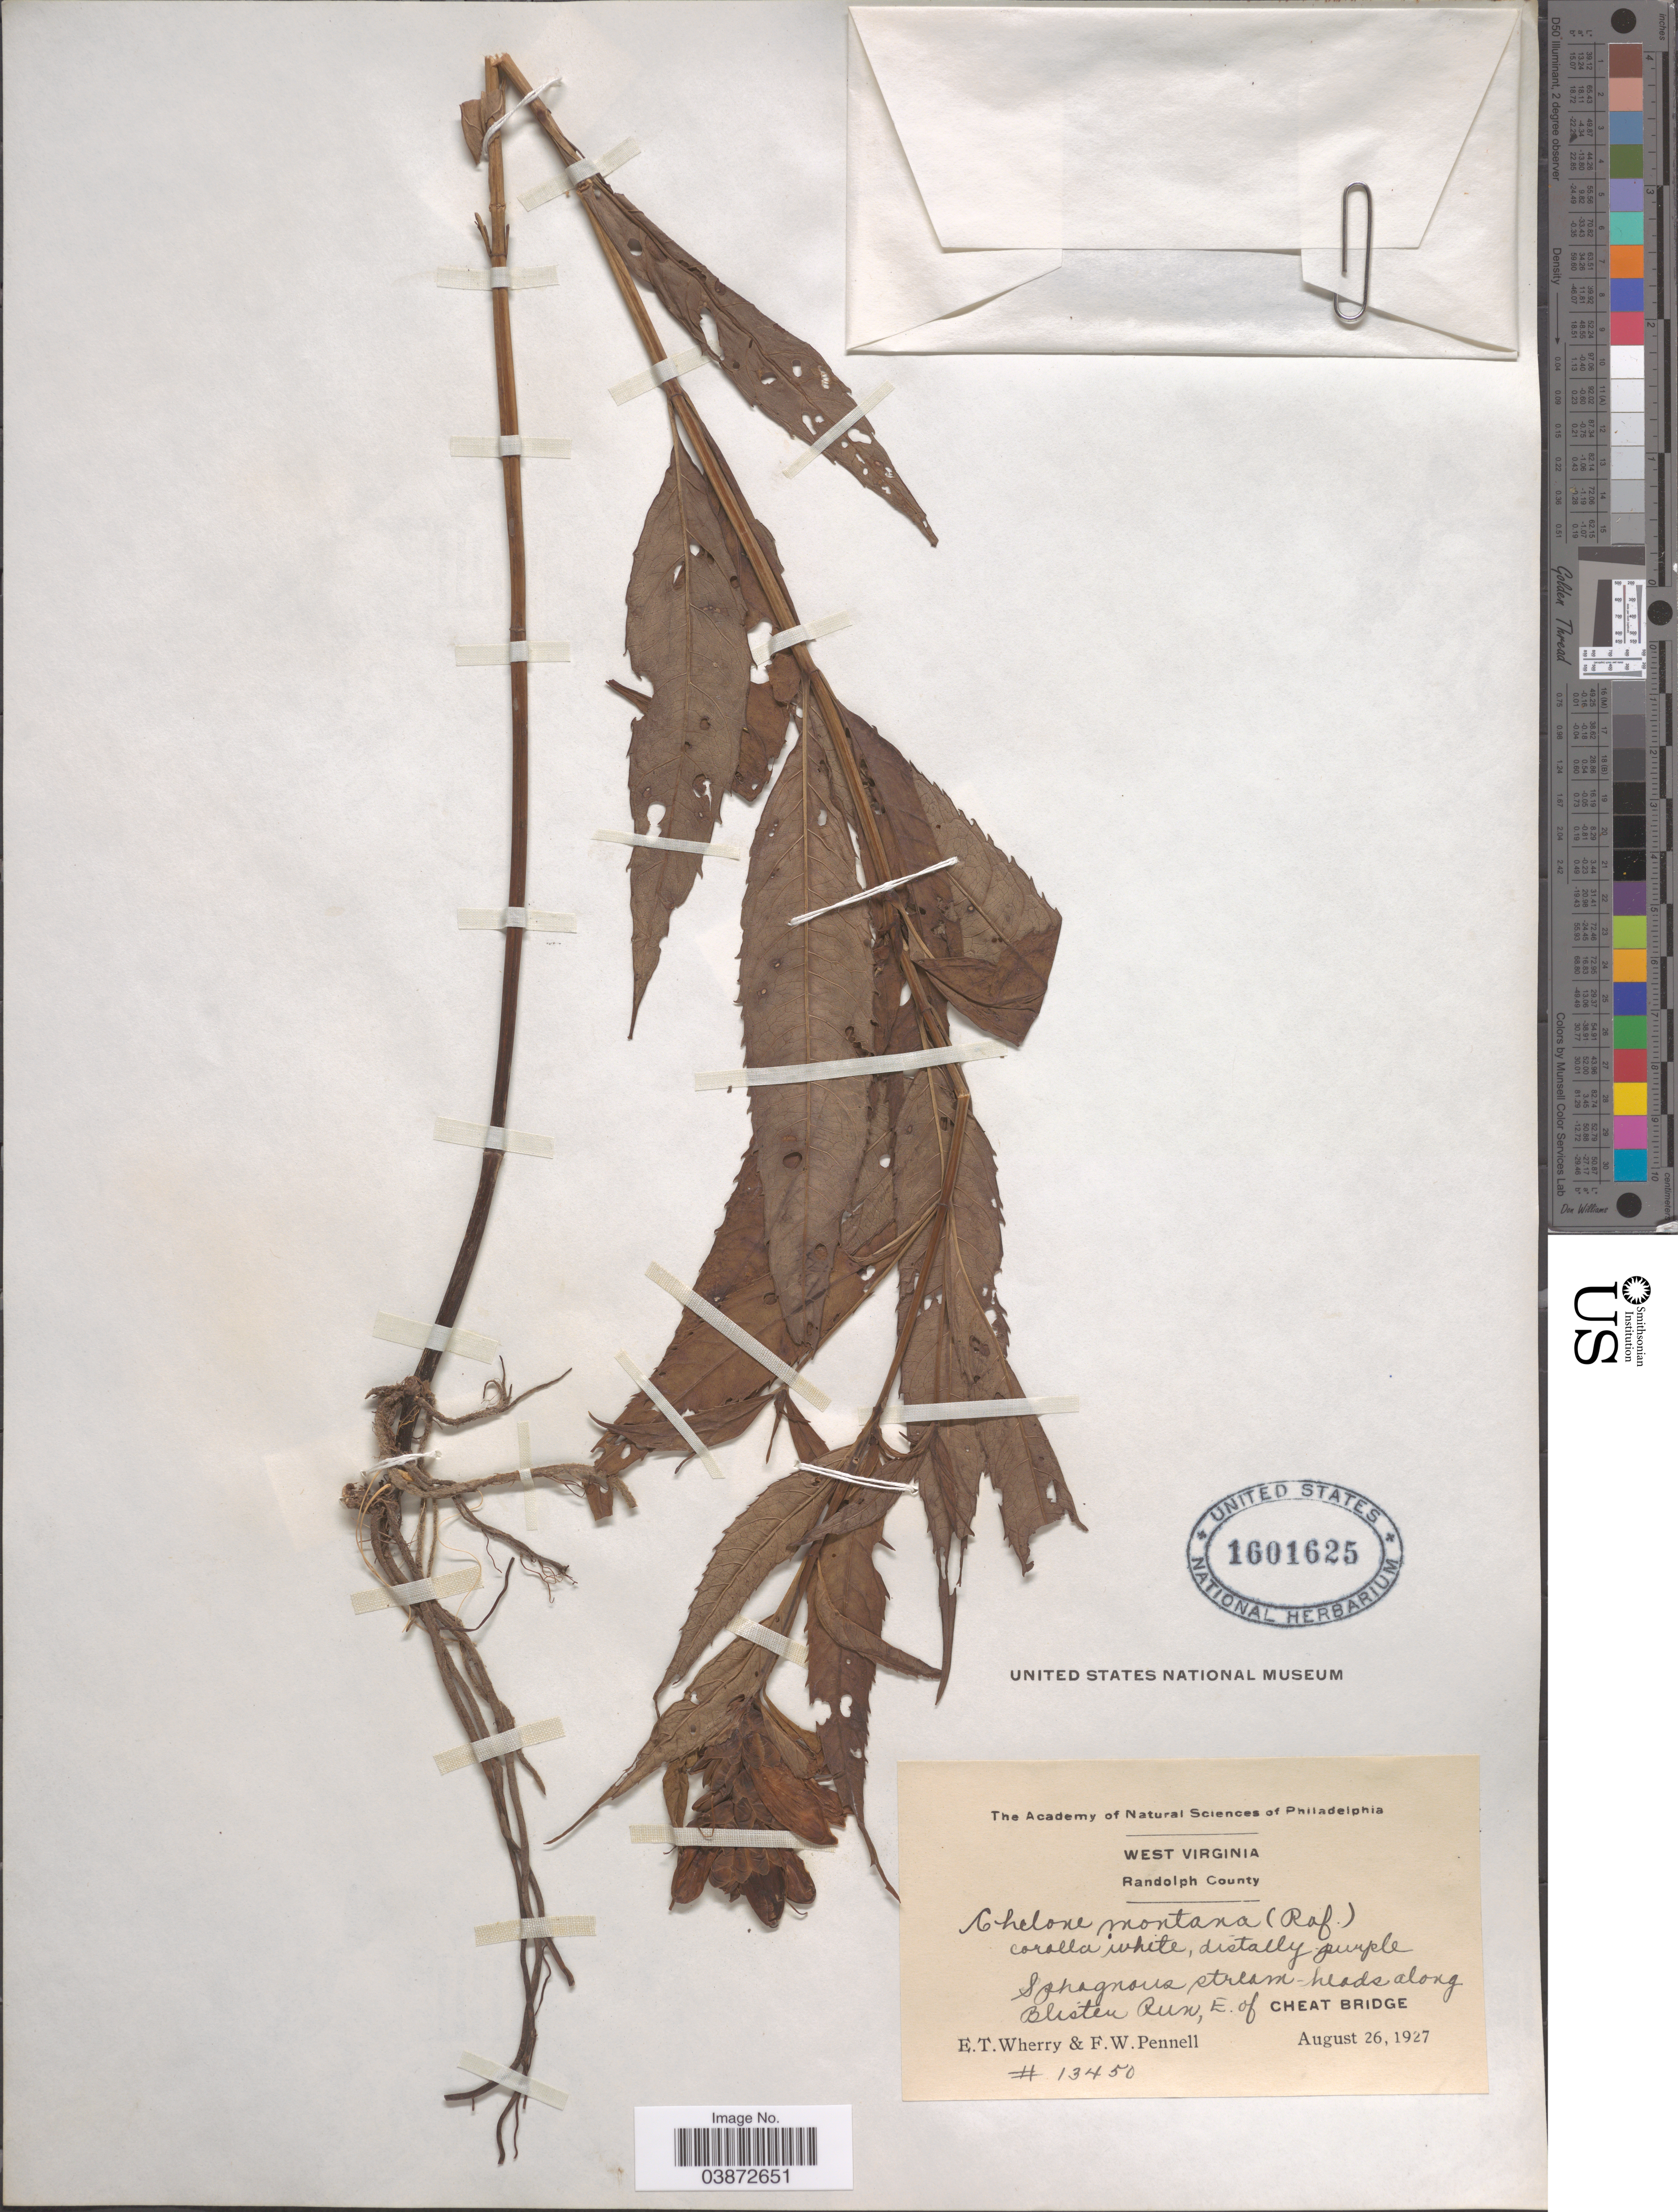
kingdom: Plantae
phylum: Tracheophyta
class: Magnoliopsida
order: Lamiales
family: Plantaginaceae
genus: Chelone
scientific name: Chelone montana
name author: (Raf.) Pennell & Wherry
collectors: E. T. Wherry & F. W. Pennell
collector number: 13450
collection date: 1927-08-26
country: United States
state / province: West Virginia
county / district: Randolph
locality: Randolph County. Sphagnous stream - heads along Blister Run, E. of Cheat Bridge.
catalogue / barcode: US 1601625